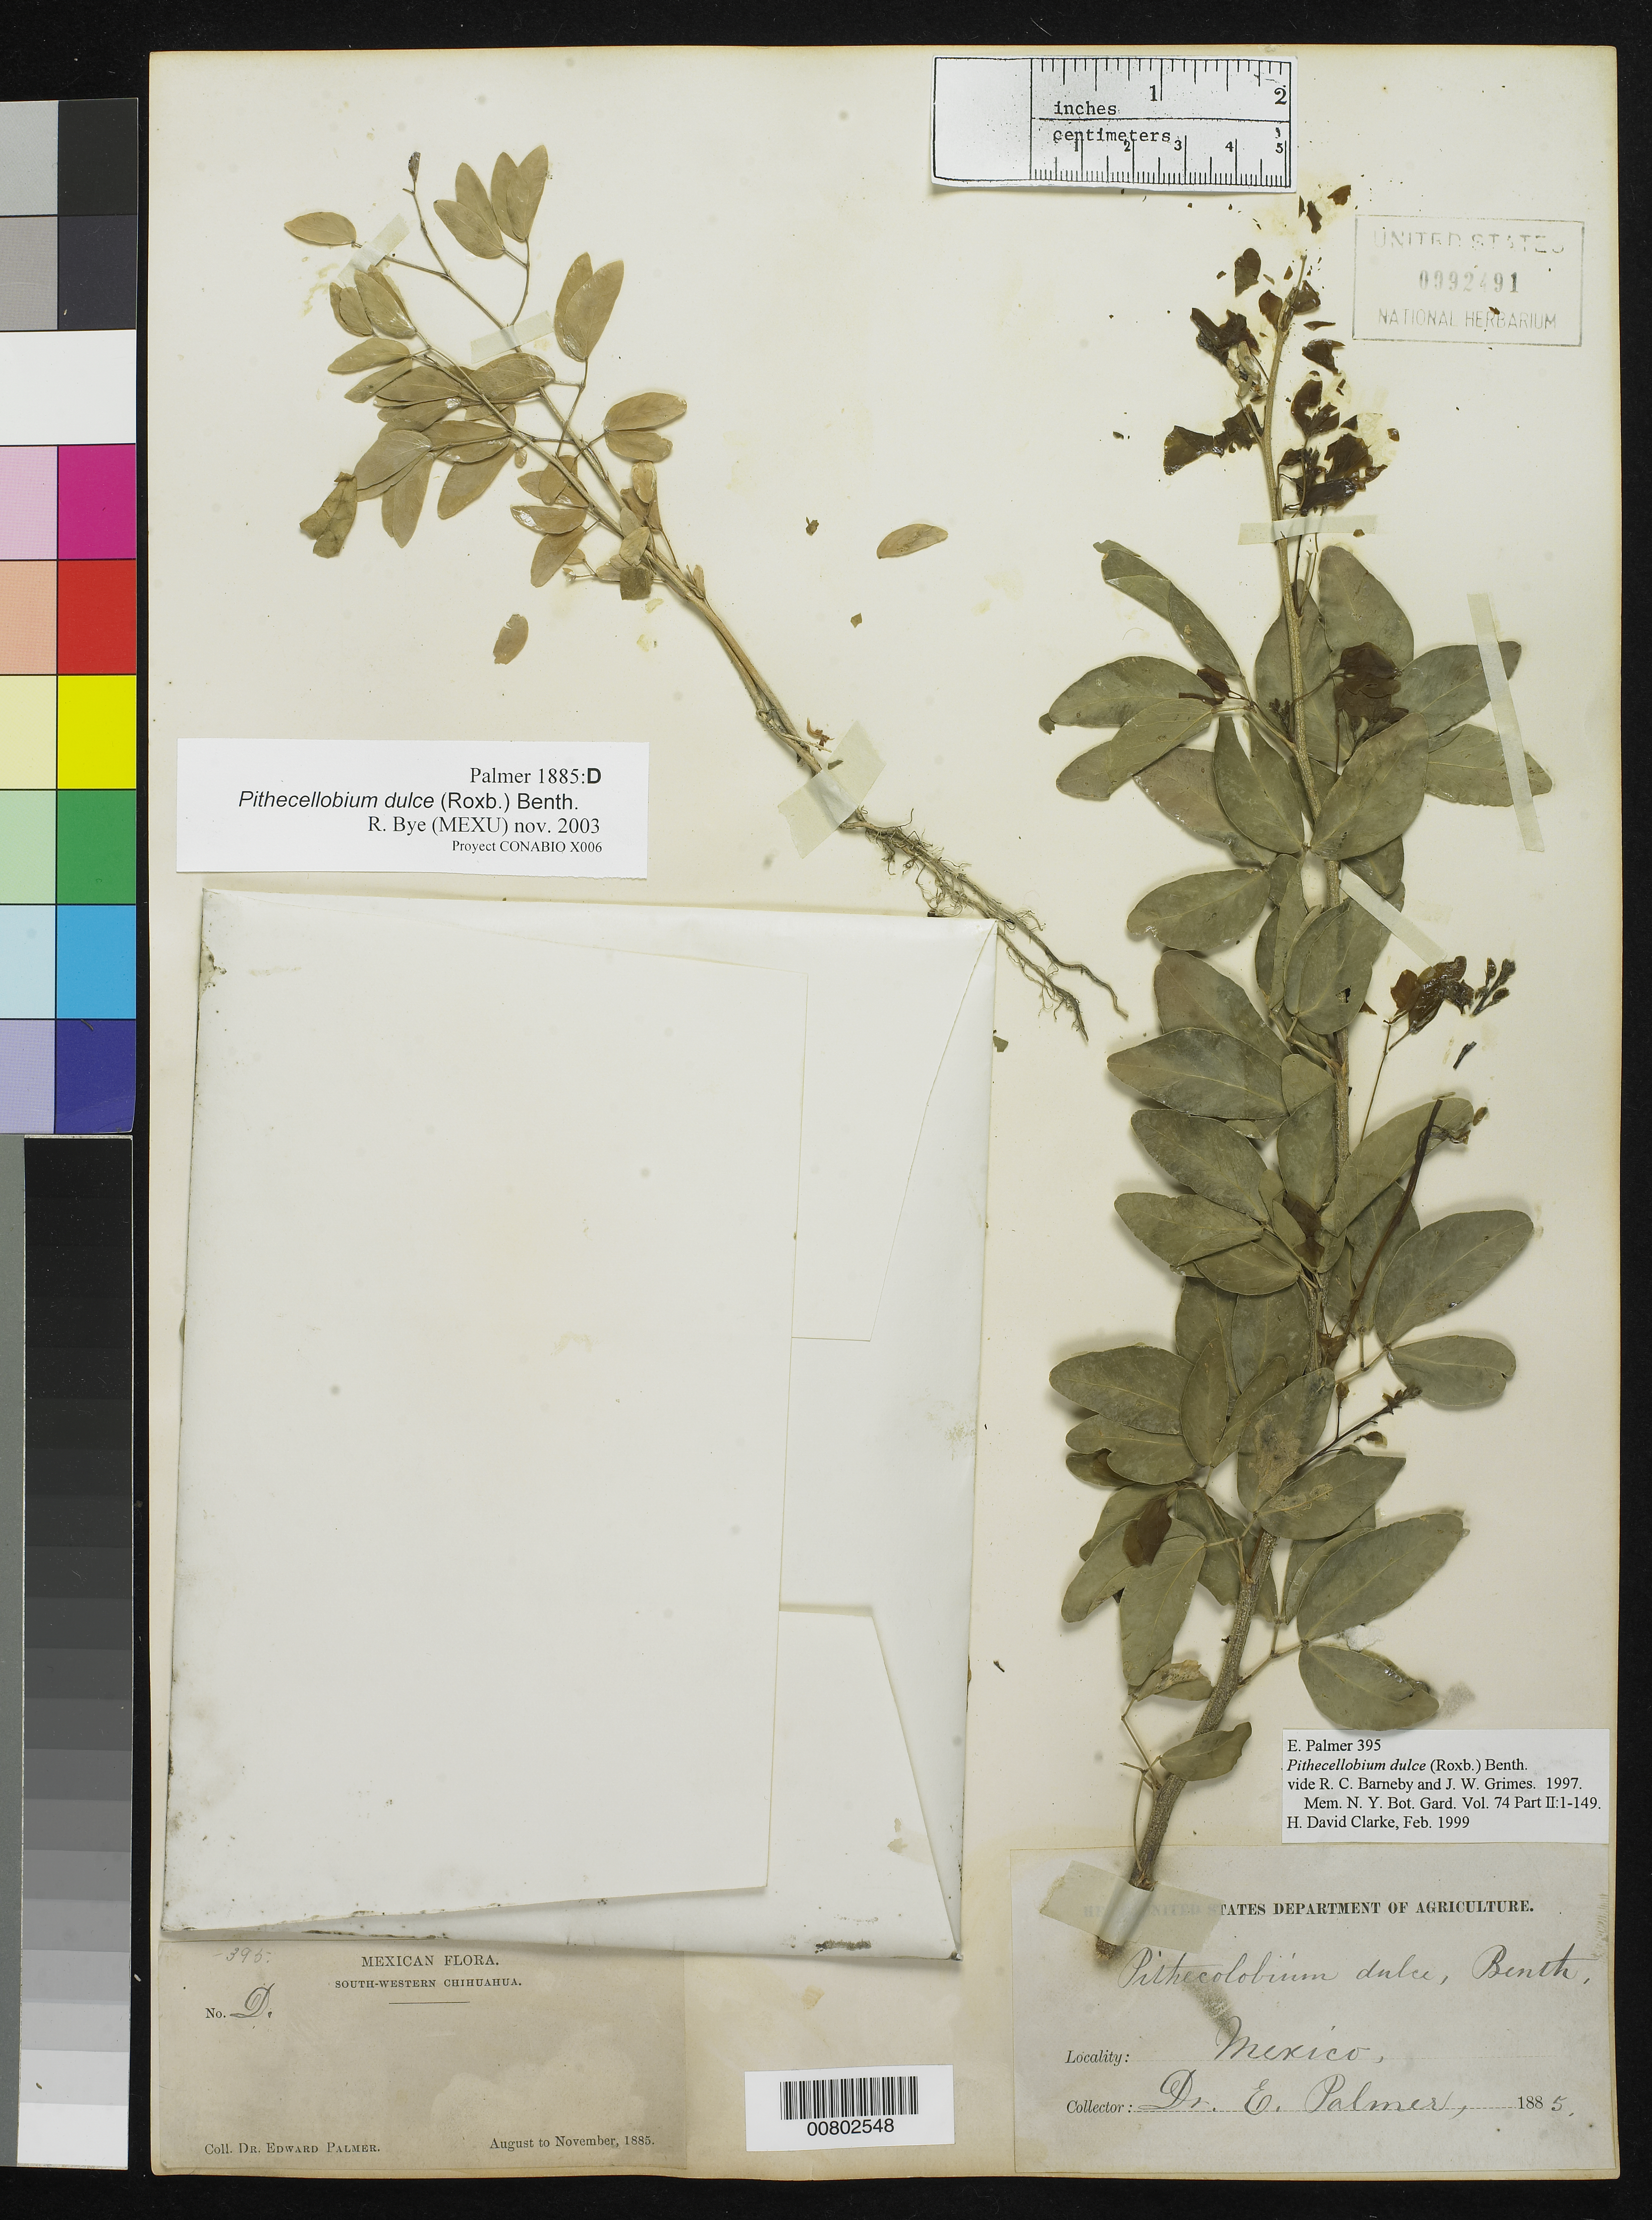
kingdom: Plantae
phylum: Tracheophyta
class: Magnoliopsida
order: Fabales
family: Fabaceae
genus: Pithecellobium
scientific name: Pithecellobium dulce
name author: (Roxb.) Benth.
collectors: E. Palmer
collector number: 395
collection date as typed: Aug 1885 to -- Nov 1885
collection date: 1885-08/1885-11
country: Mexico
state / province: Chihuahua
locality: D SW Chihuahua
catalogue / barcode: US 92491